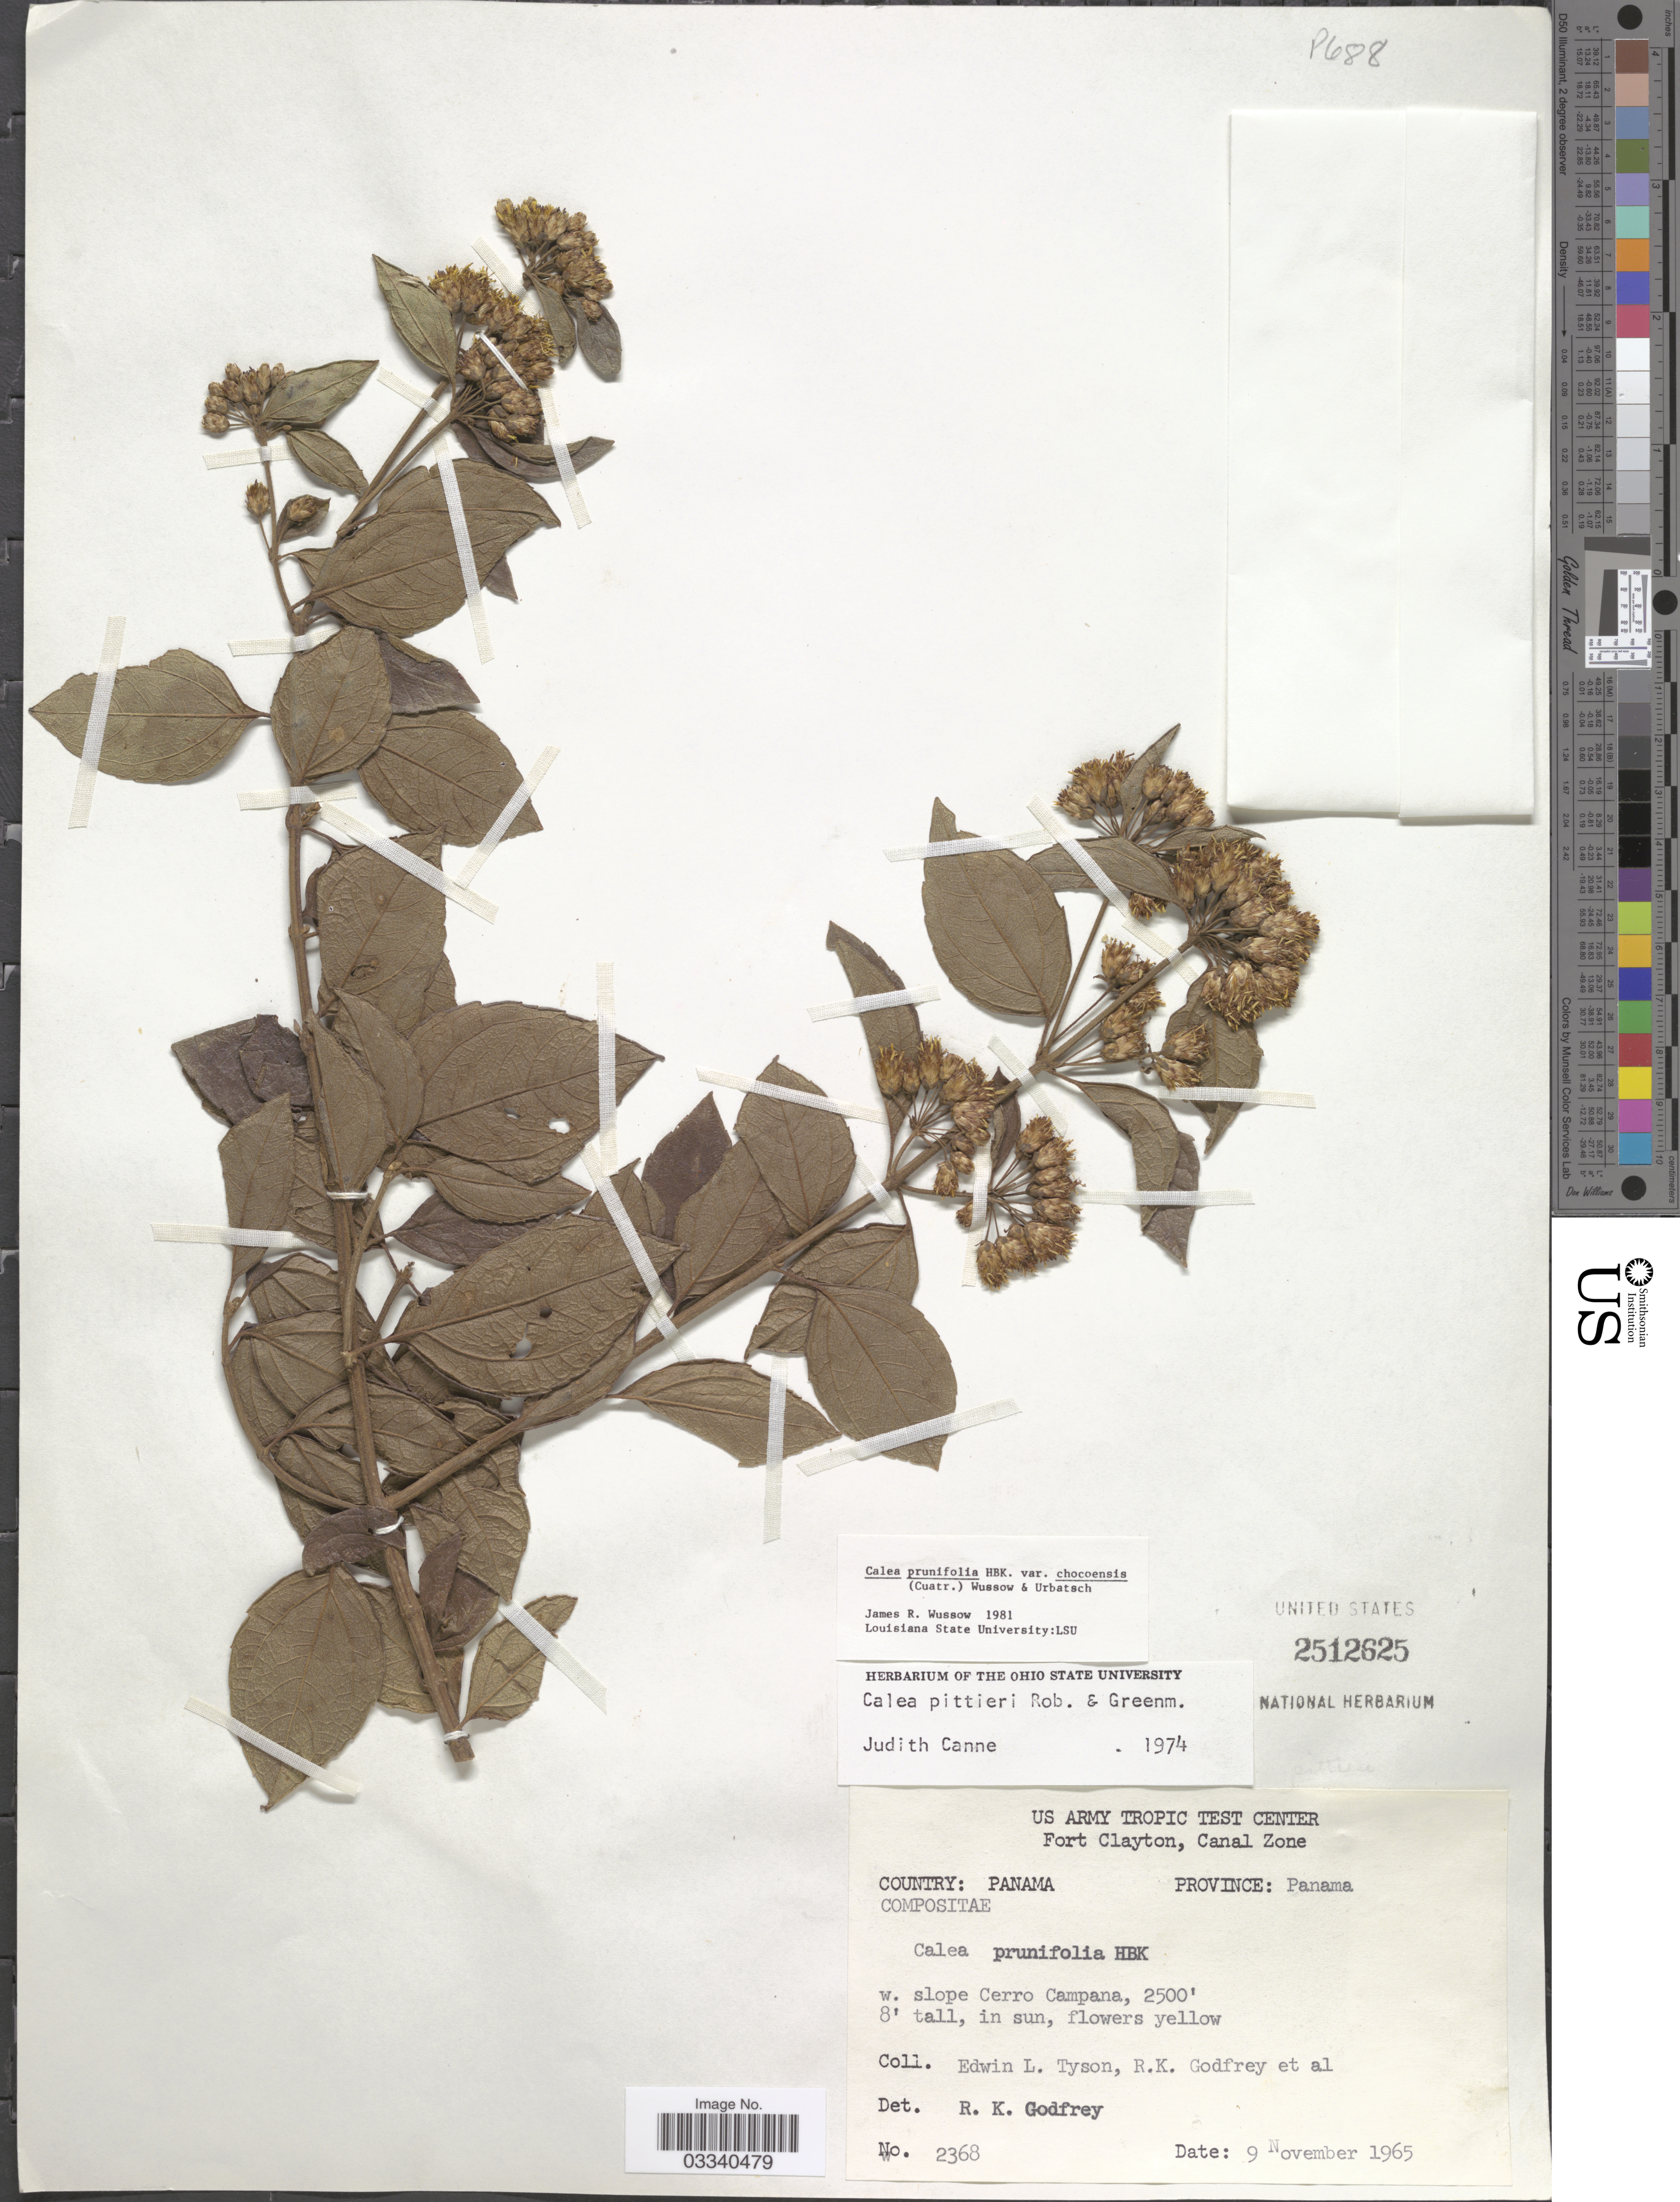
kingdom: Plantae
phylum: Tracheophyta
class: Magnoliopsida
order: Asterales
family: Asteraceae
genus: Calea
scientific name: Calea prunifolia var. chocoensis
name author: Kunth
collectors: E. L. Tyson, R. K. Godfrey & et al.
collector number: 2368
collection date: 1965-11-09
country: Panama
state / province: Panamá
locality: W. slope Cerro Campana.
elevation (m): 762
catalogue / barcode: US 2512625